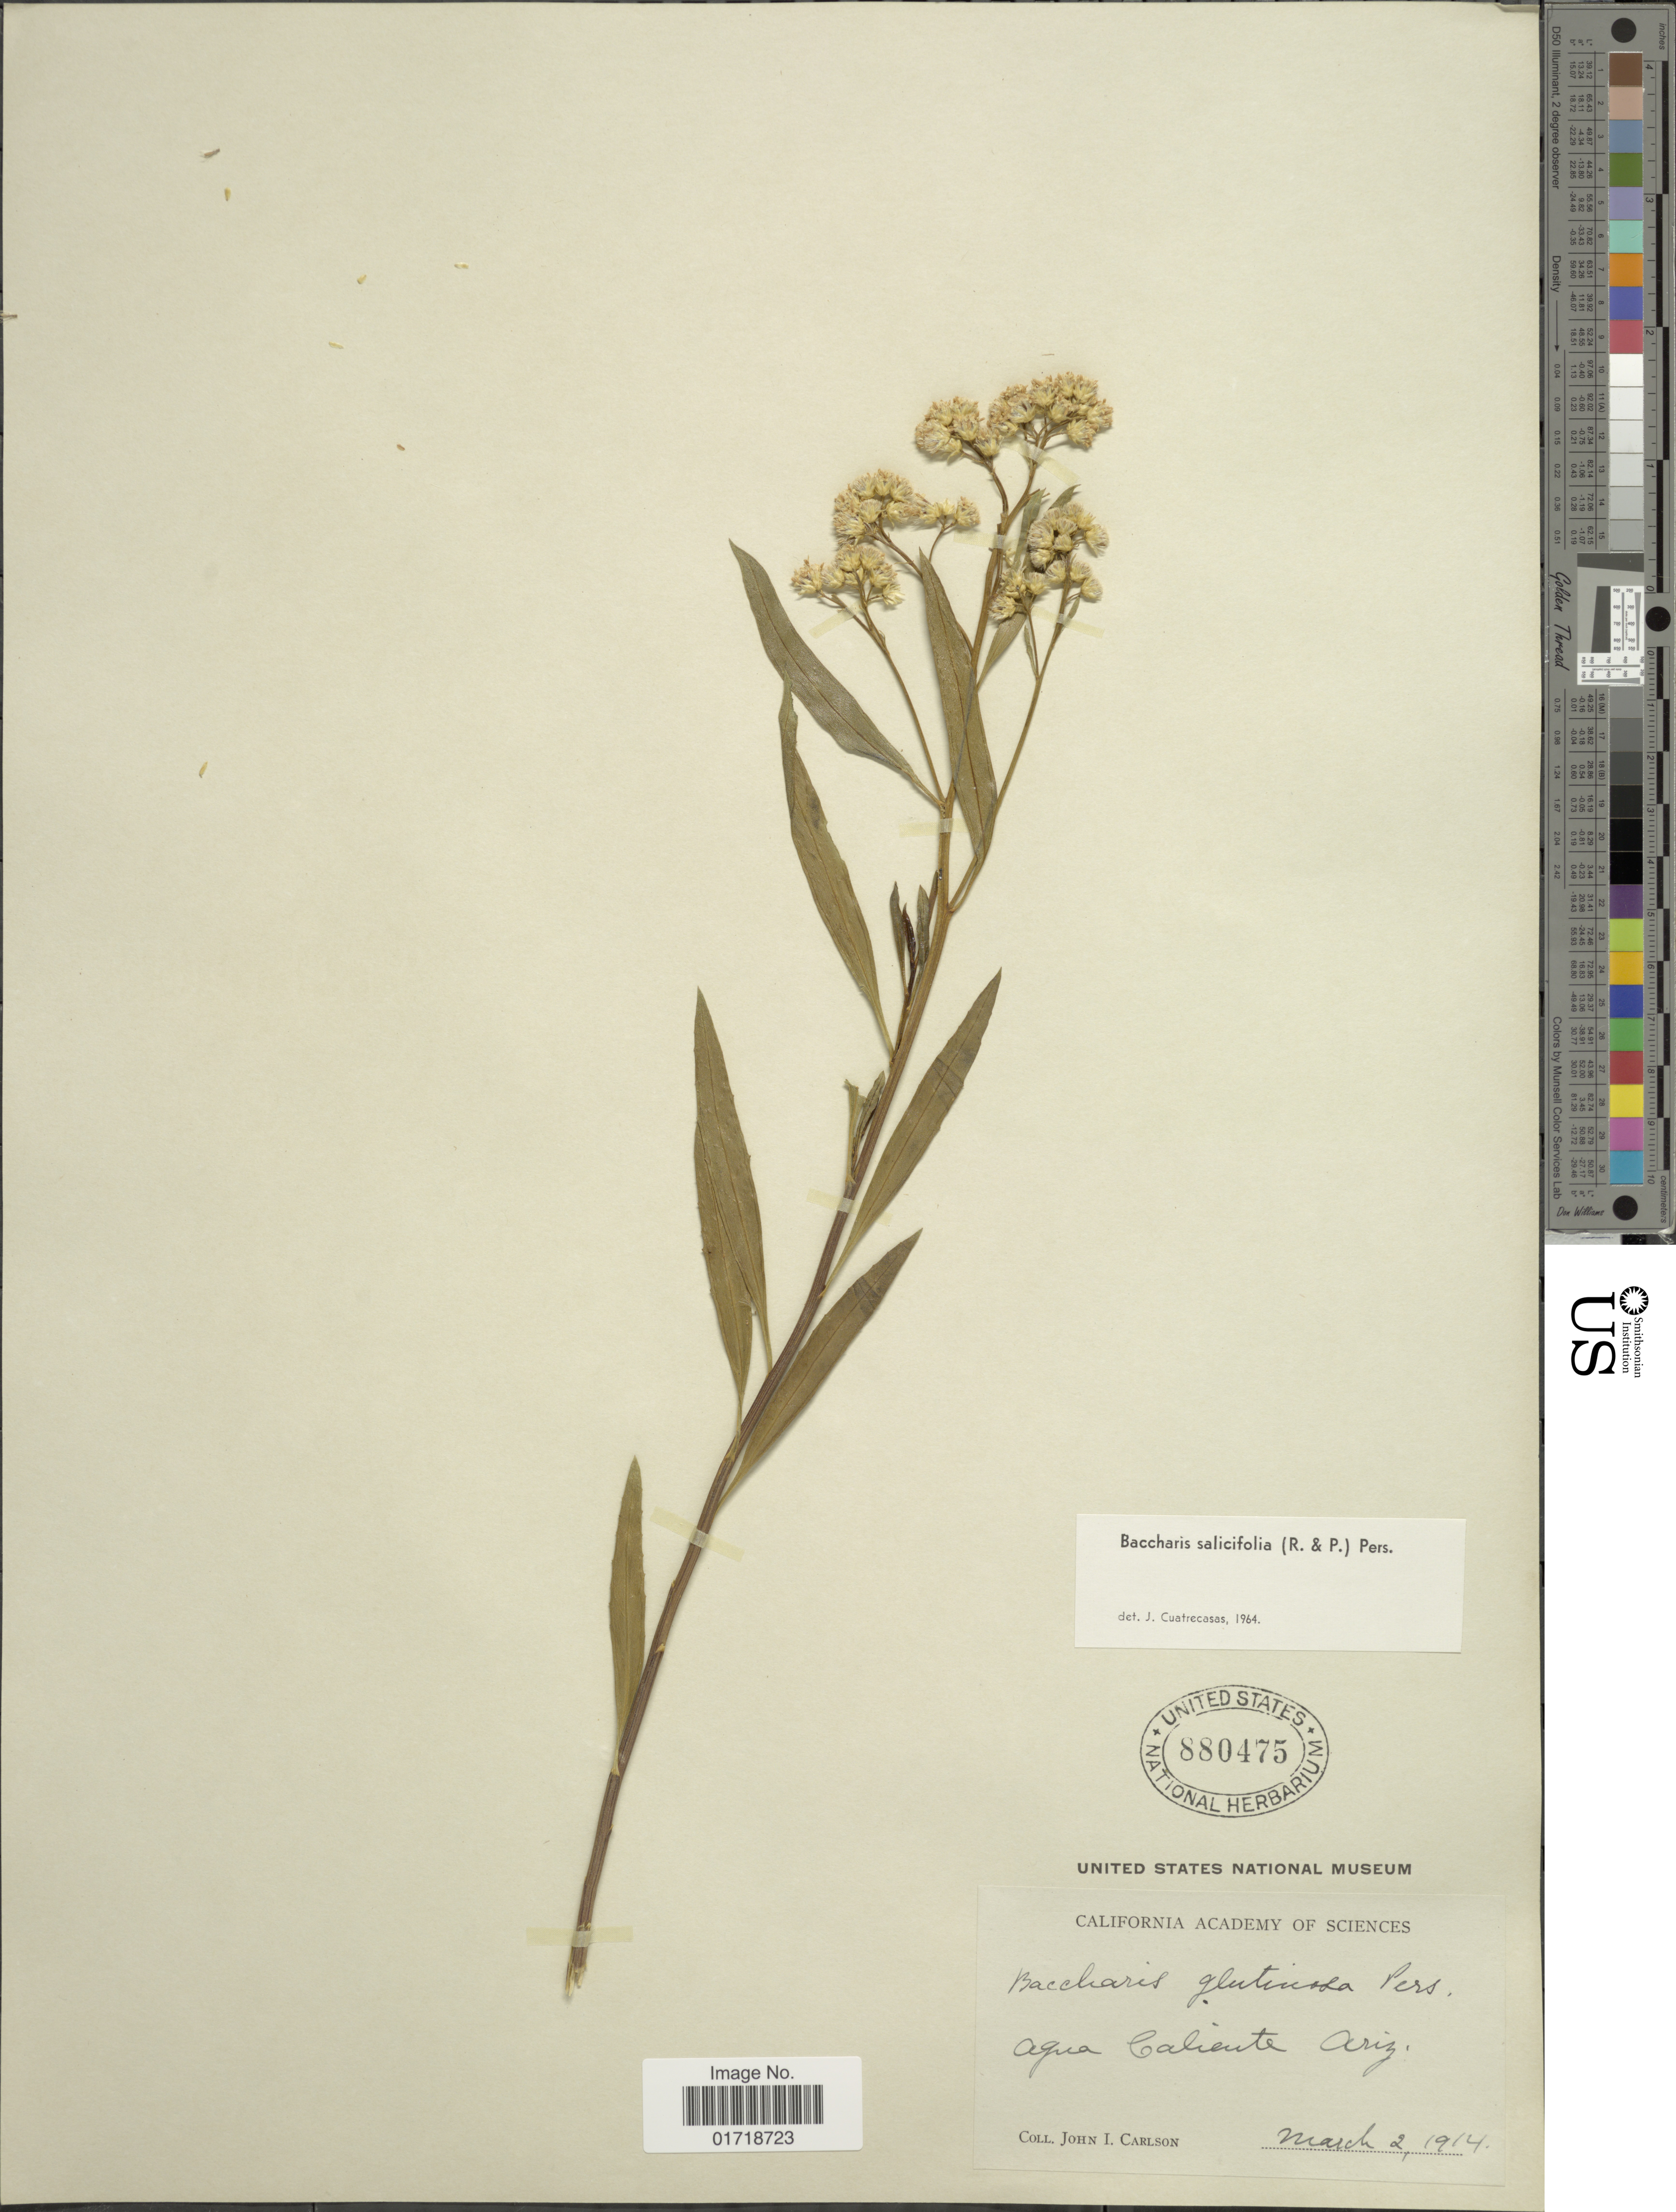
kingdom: Plantae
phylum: Tracheophyta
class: Magnoliopsida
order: Asterales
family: Asteraceae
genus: Baccharis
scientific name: Baccharis glutinosa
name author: Pers.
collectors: J. Carlson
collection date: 1914-03-02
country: United States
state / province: Arizona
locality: Agua Caliente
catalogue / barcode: US 880475